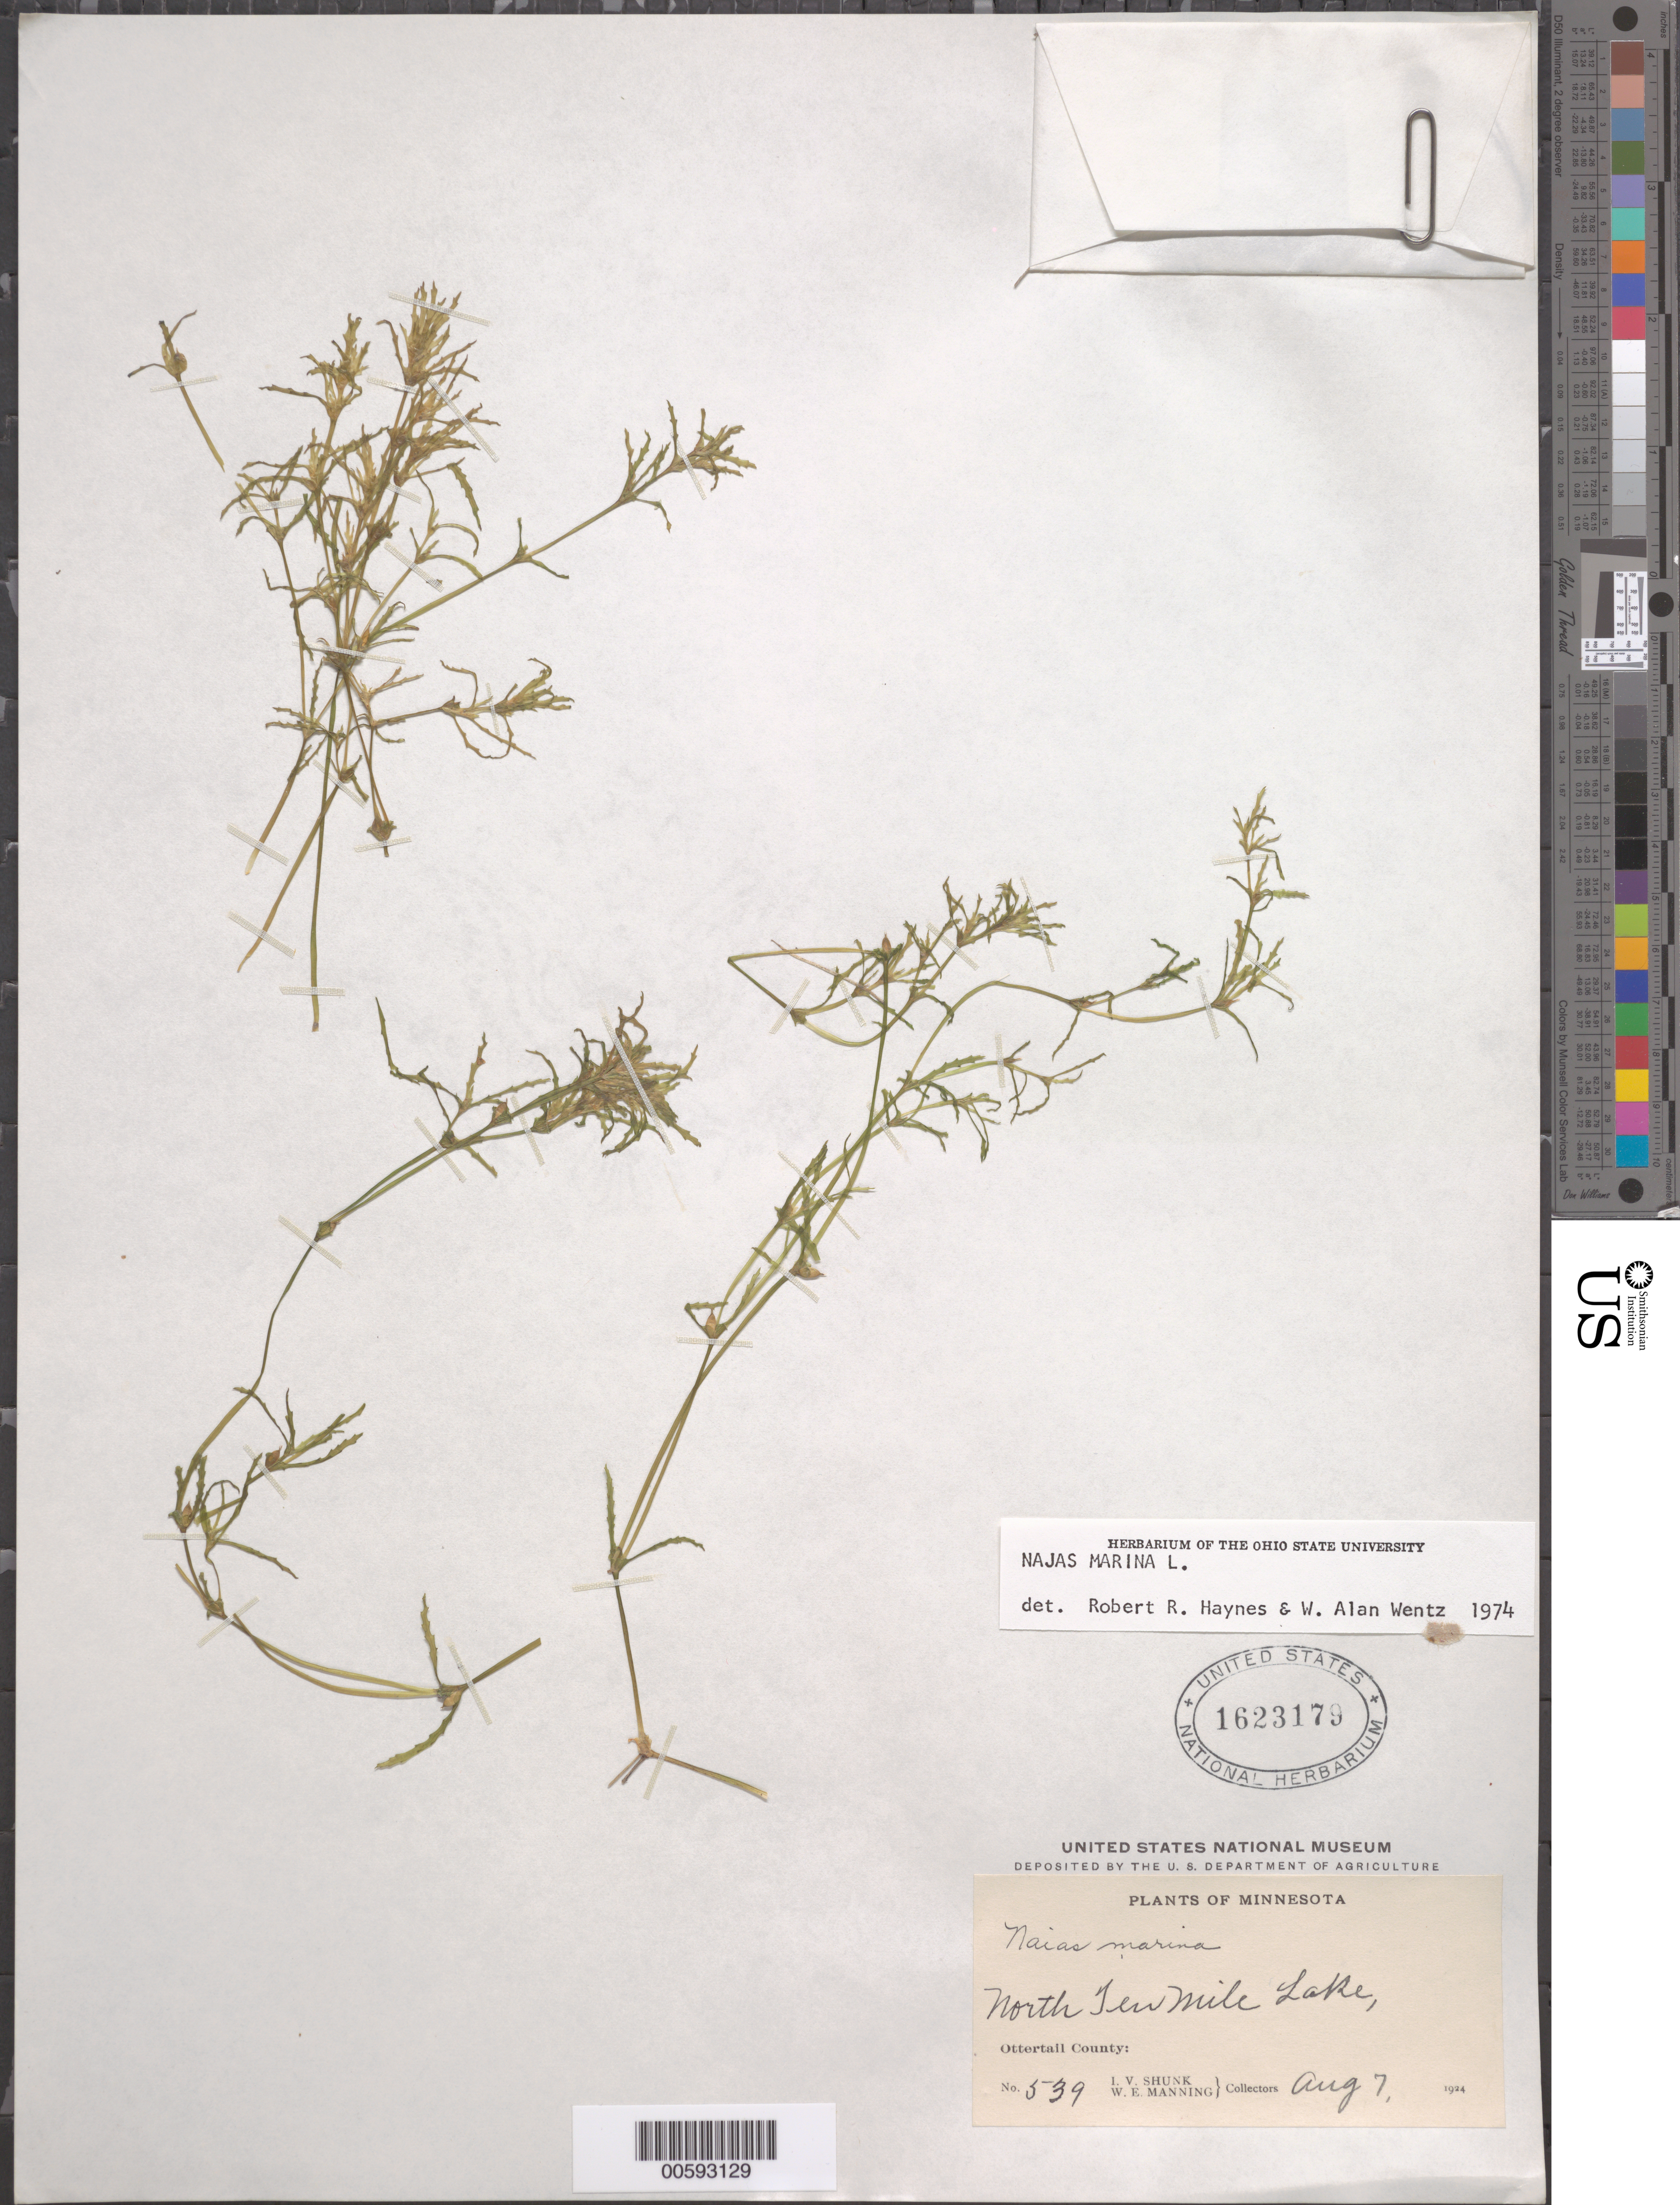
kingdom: Plantae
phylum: Tracheophyta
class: Liliopsida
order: Alismatales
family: Hydrocharitaceae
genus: Najas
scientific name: Najas marina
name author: L.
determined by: Haynes, R. R.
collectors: I. Shunk & W. Manning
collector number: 539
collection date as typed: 07 Aug 1924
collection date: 1924-08-07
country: United States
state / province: Minnesota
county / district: Otter Tail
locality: North Ten Mile Lake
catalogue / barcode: US 1623179